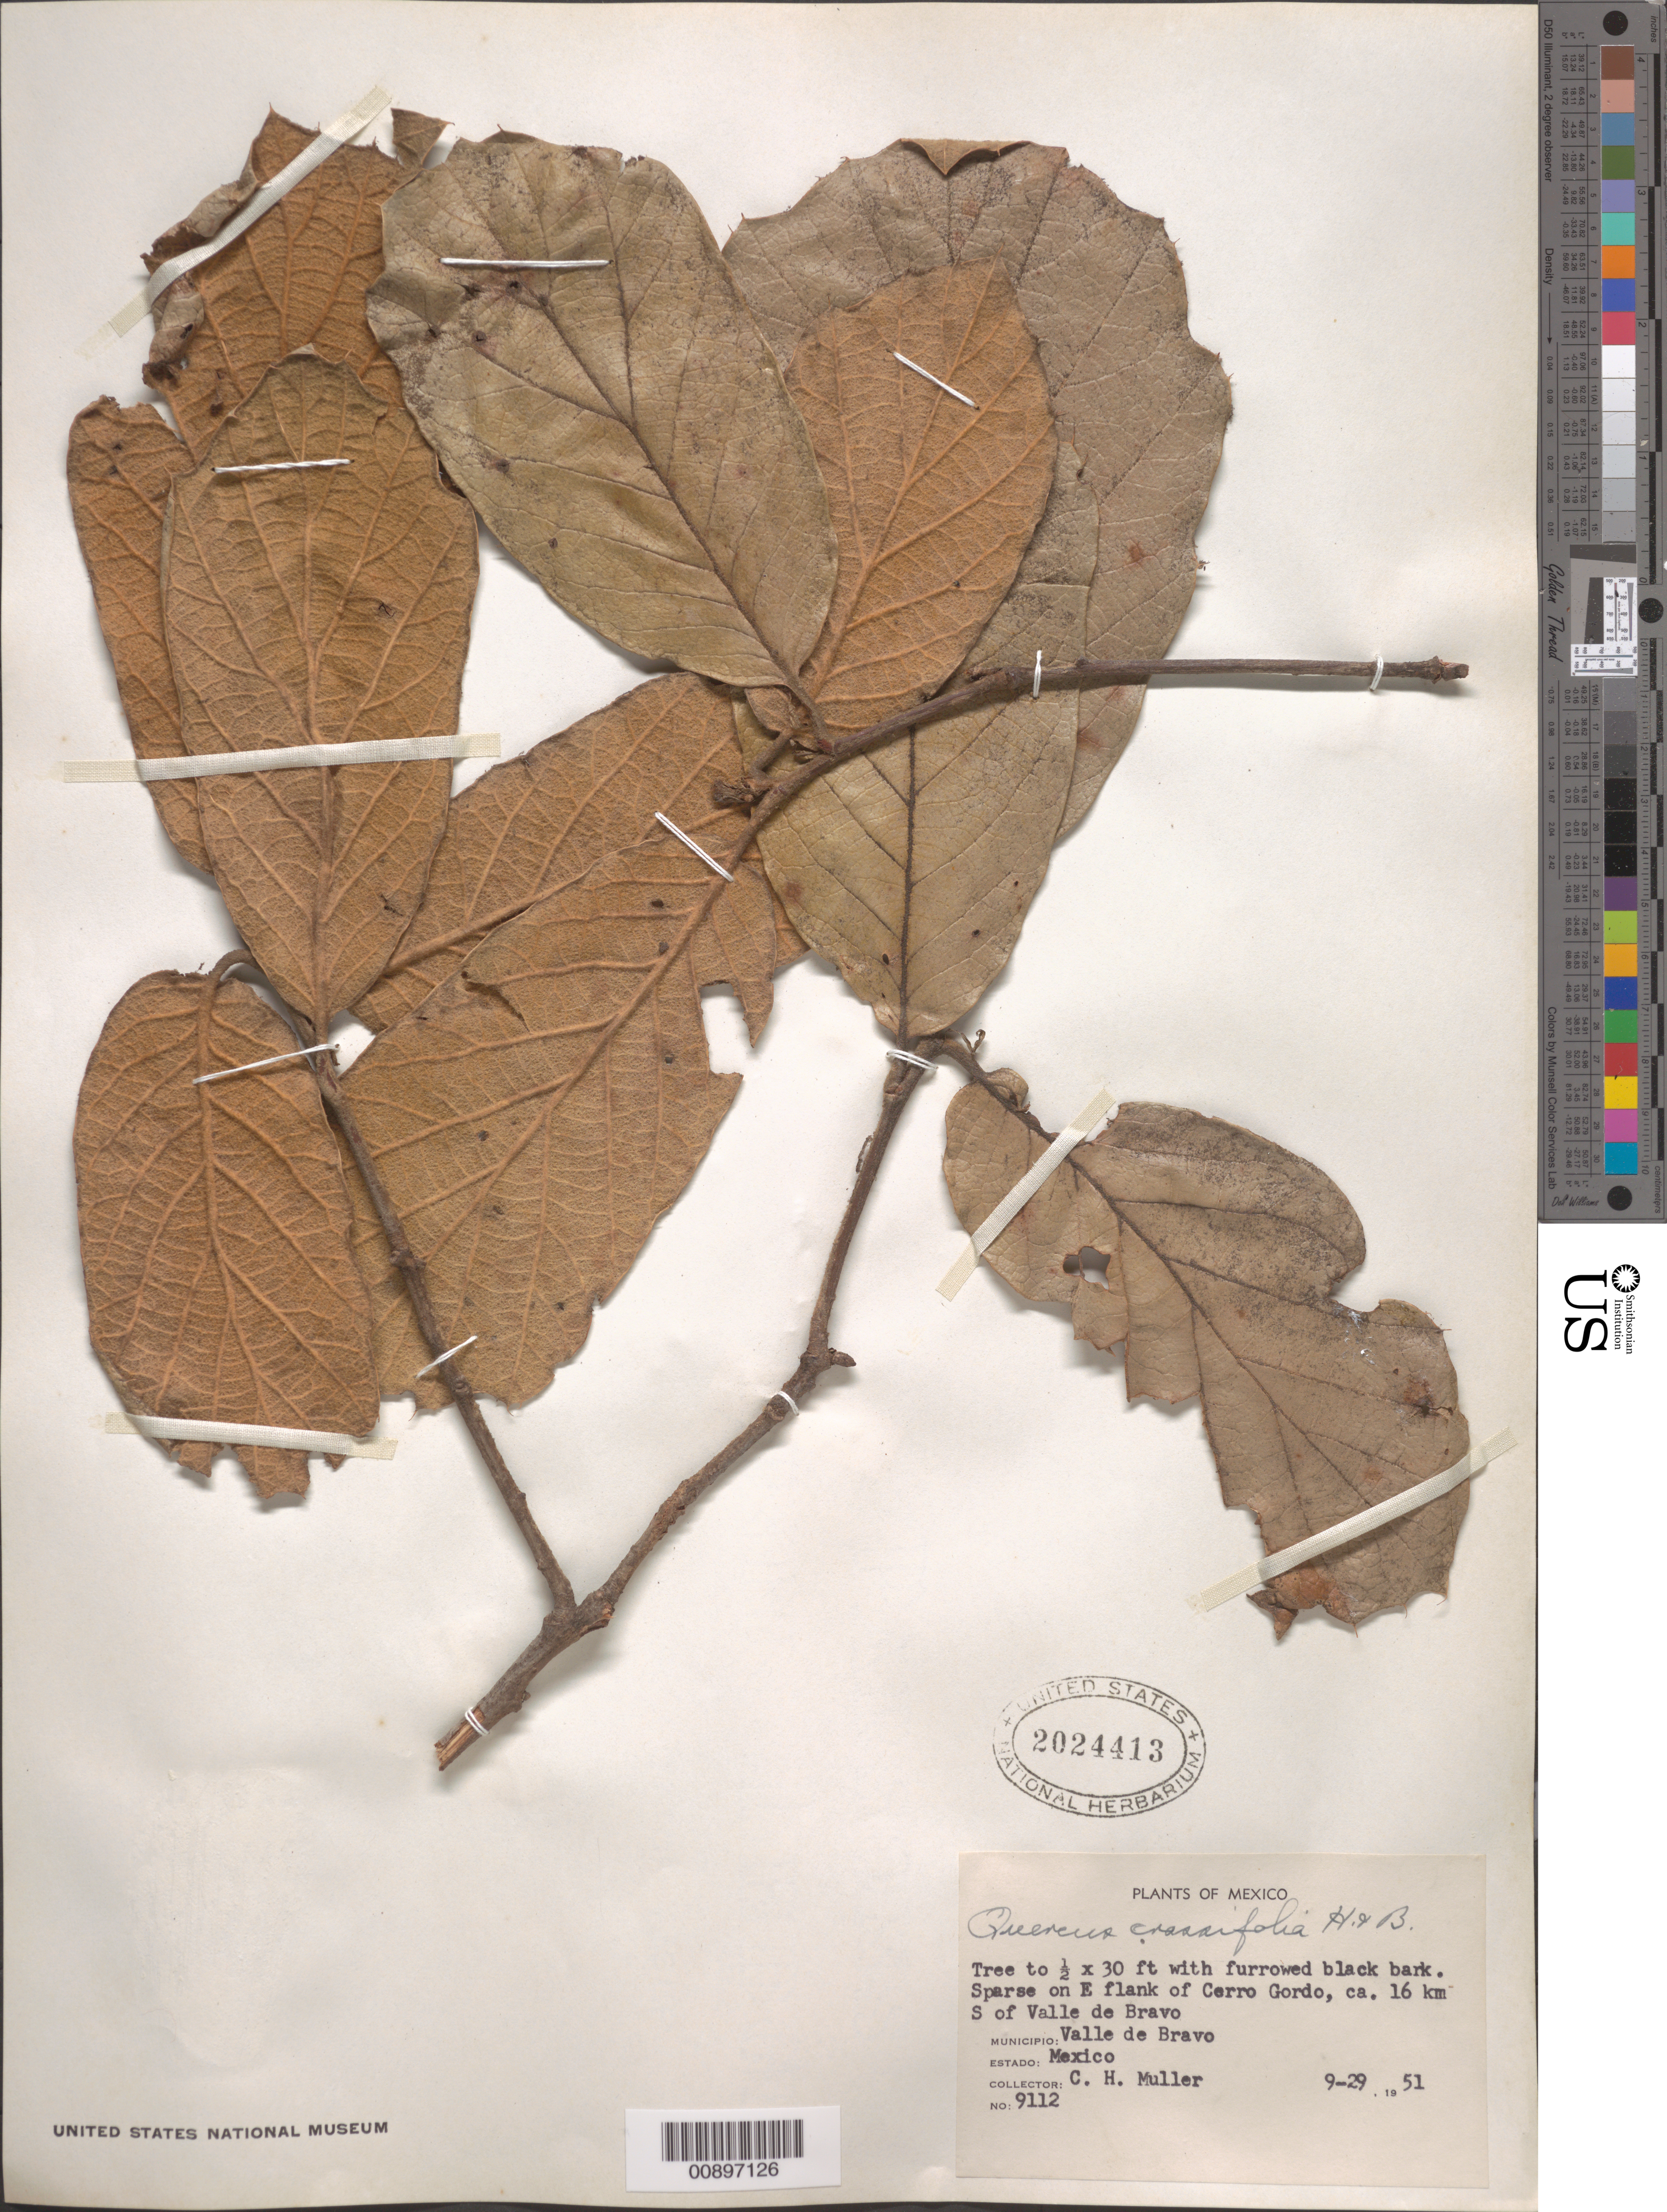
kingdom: Plantae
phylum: Tracheophyta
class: Magnoliopsida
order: Fagales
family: Fagaceae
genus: Quercus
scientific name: Quercus crassifolia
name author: Humb. & Bonpl.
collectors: C. H. Muller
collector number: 9112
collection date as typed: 29 Sep 1951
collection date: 1951-09-29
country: Mexico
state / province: México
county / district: Valle de Bravo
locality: E flank of Cerro Gordo, ca. 16 km S of Valle de Bravo. Municipio Valle de Bravo, Estado México.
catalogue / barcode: US 2024413